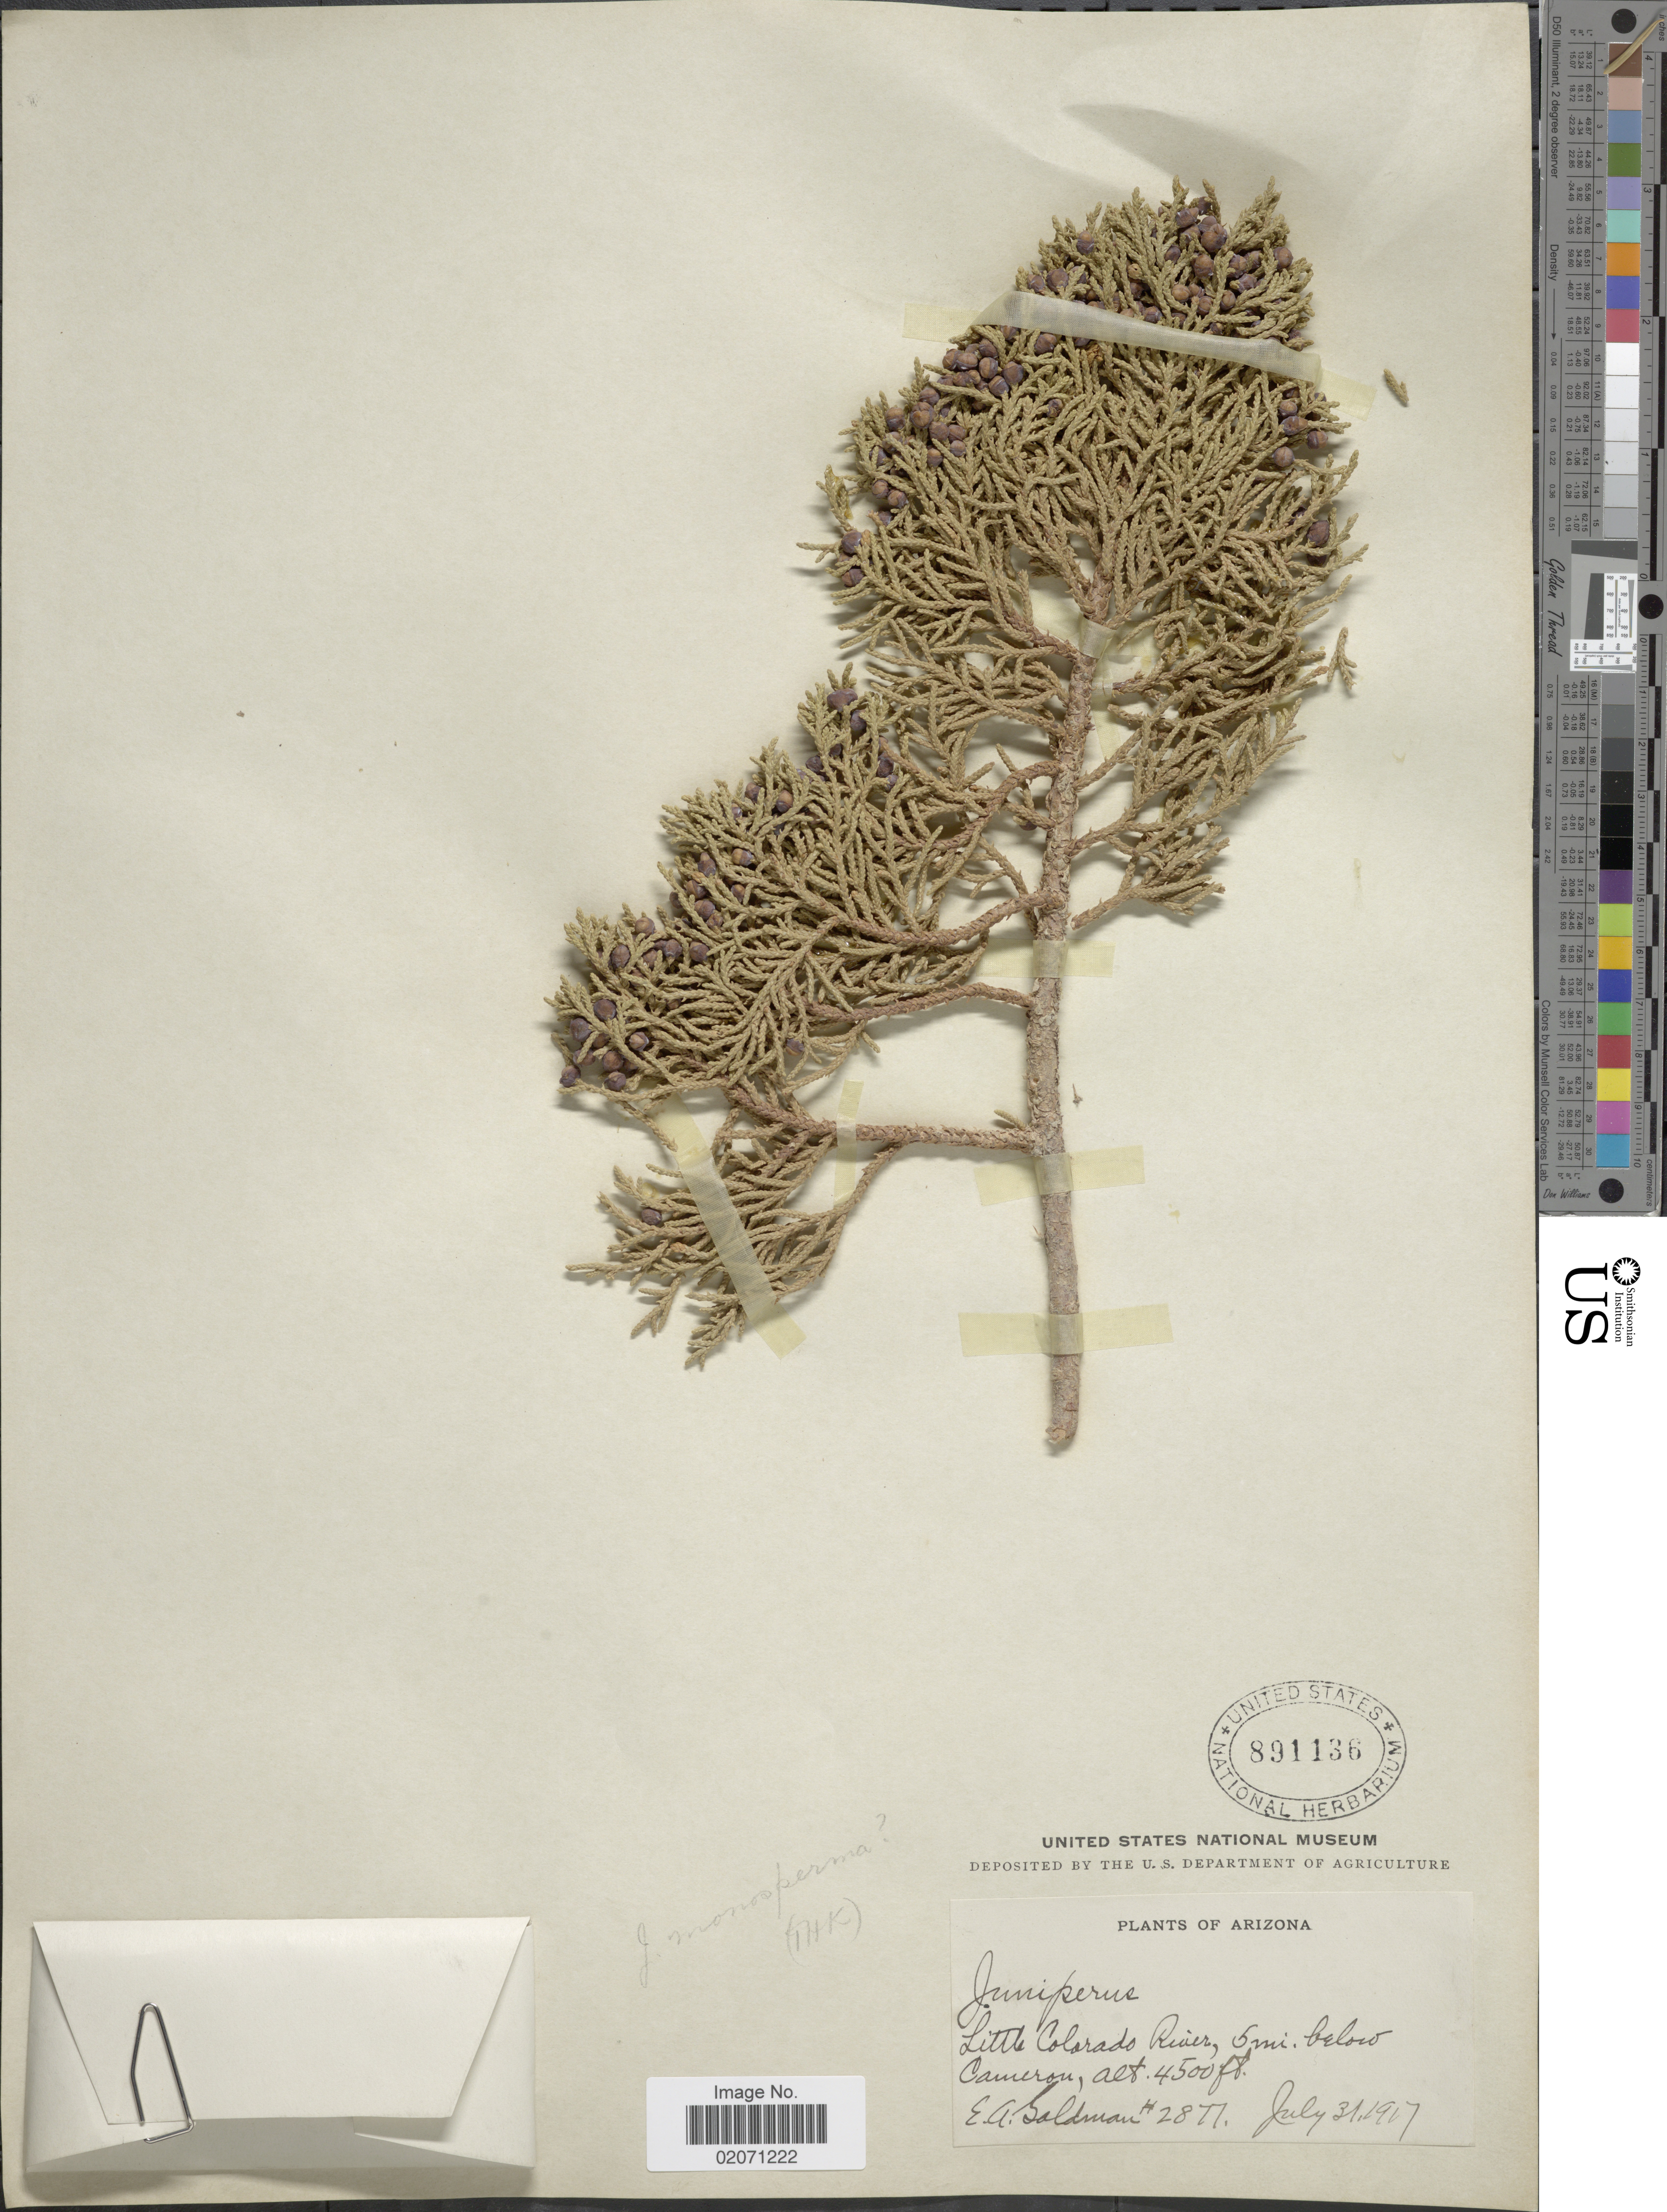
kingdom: Plantae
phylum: Tracheophyta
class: Pinopsida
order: Pinales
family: Cupressaceae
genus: Juniperus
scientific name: Juniperus monosperma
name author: (Engelm.) Sarg.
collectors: E. A. Goldman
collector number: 2877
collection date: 1917-07-31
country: United States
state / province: Arizona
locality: Little Colorado River, 5 mi, below Cameron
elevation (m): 1372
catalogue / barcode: US 891136